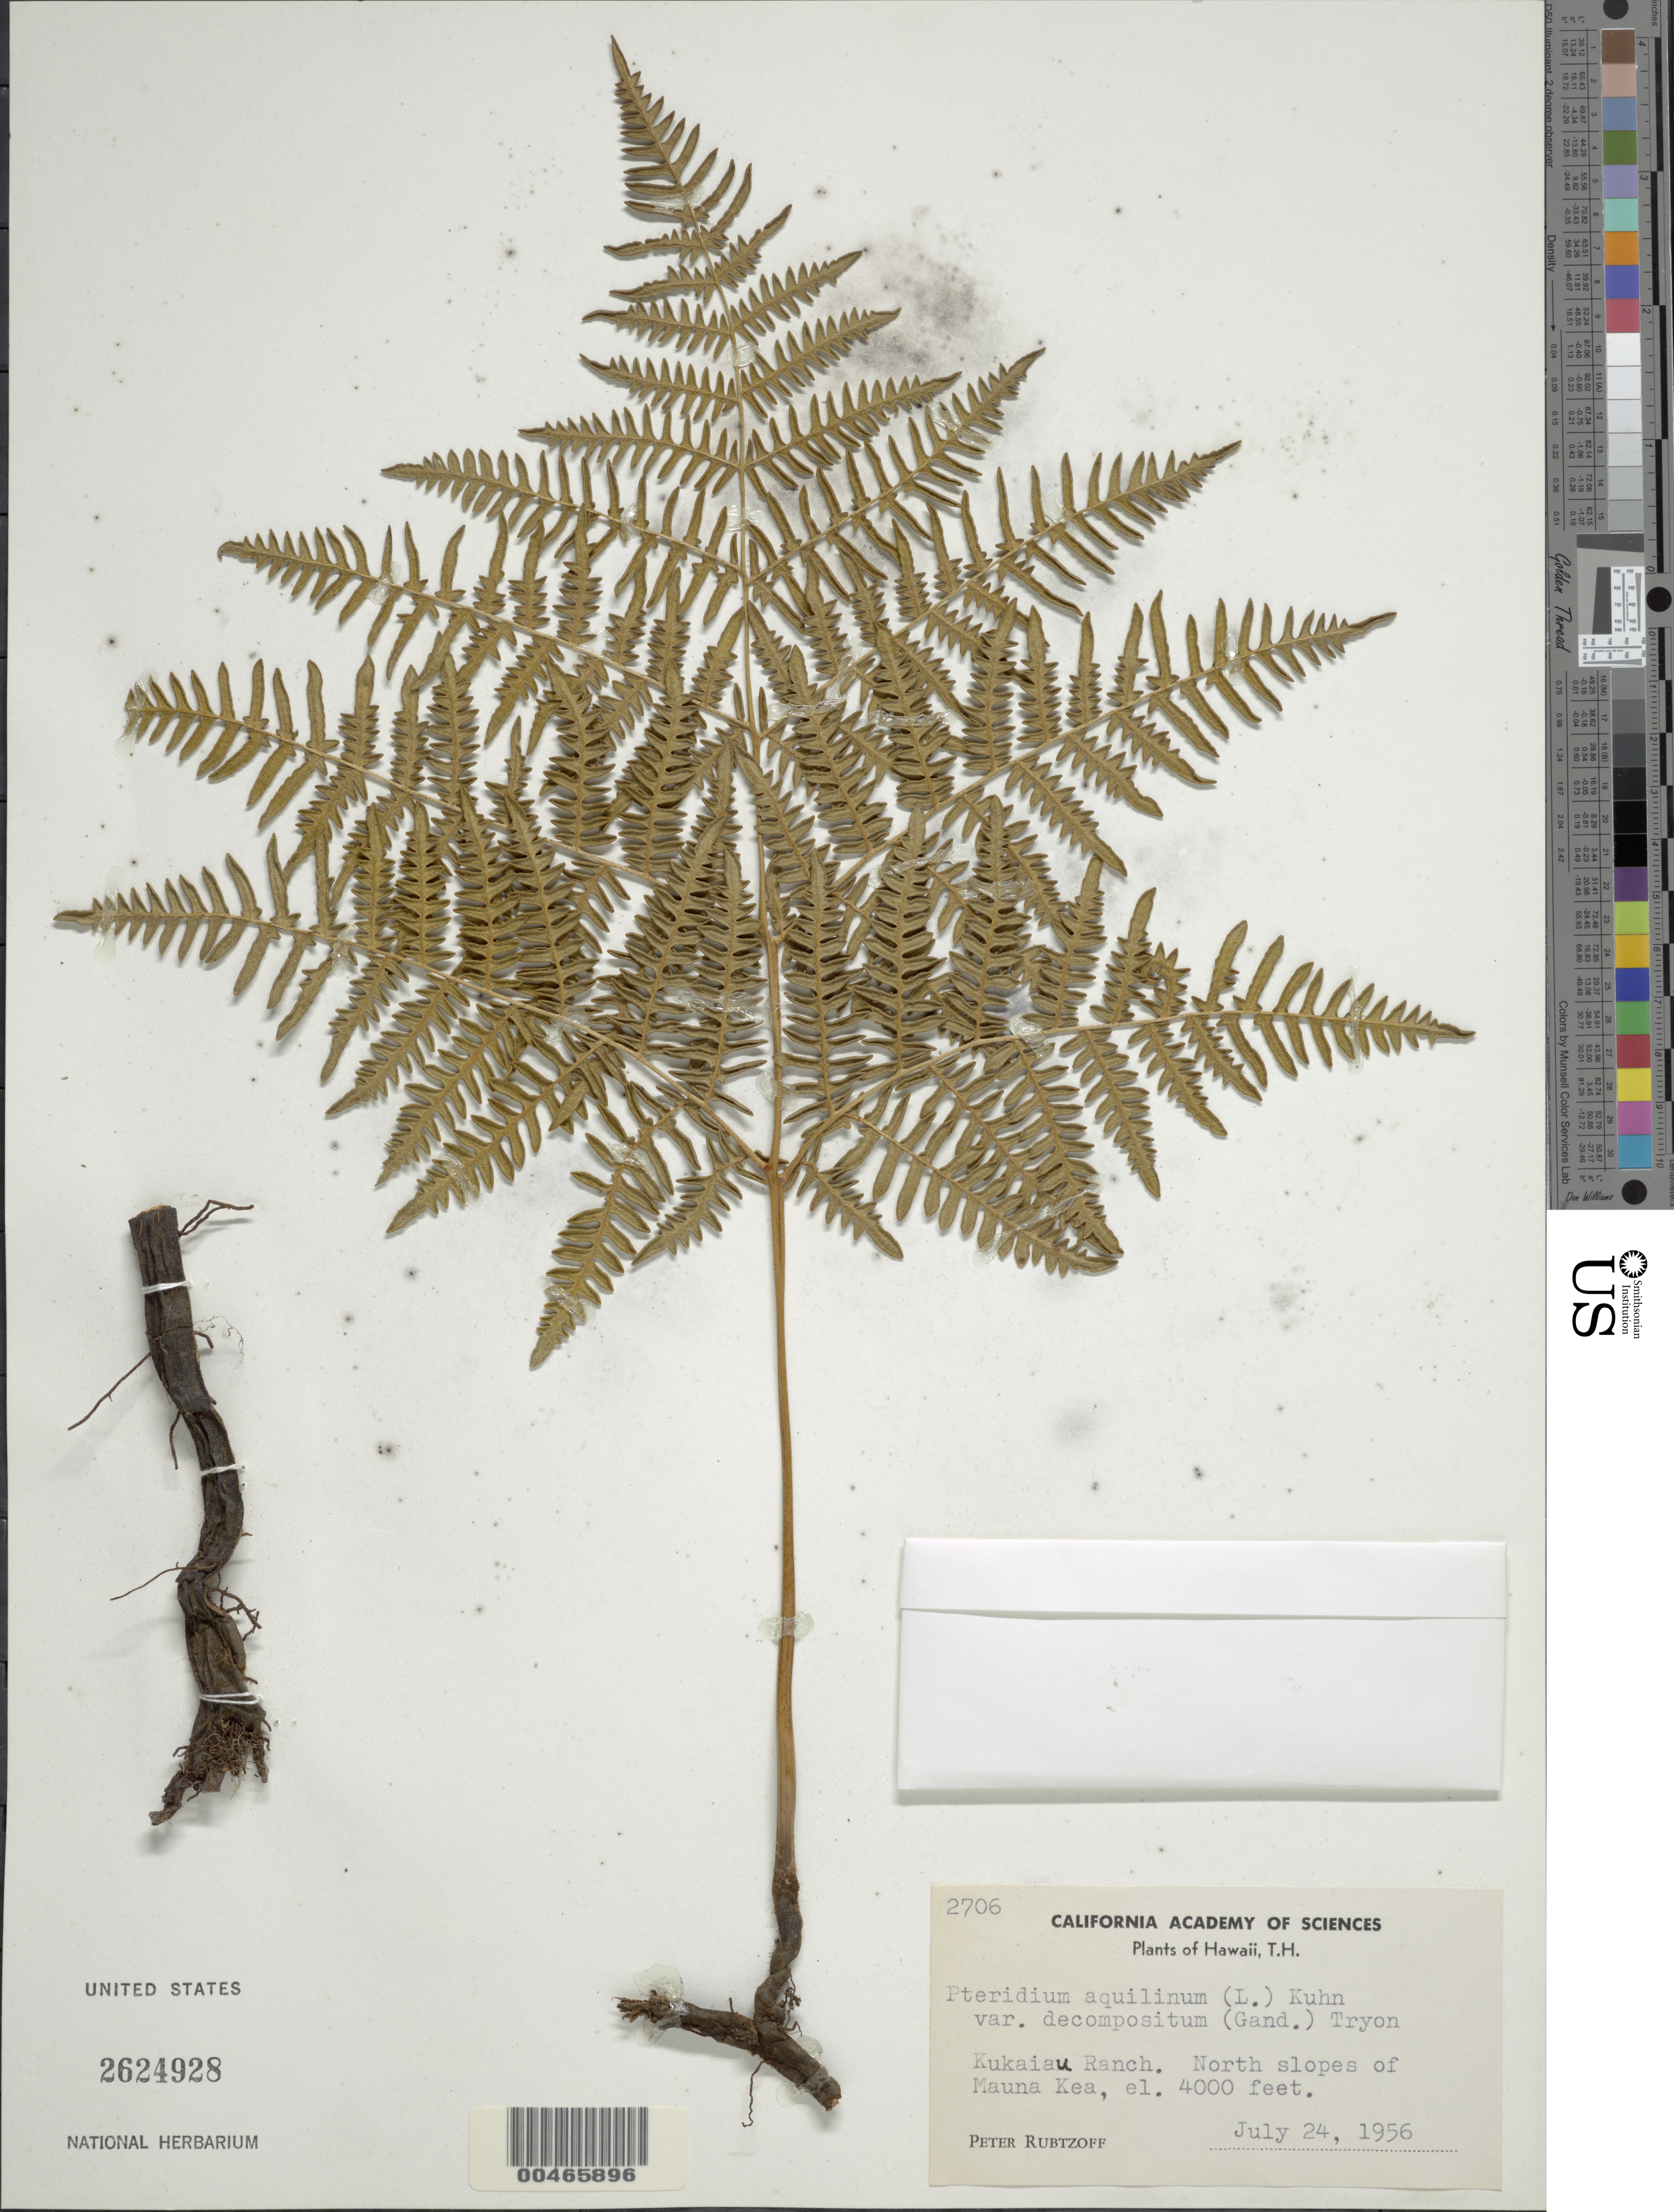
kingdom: Plantae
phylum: Tracheophyta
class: Polypodiopsida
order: Polypodiales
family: Dennstaedtiaceae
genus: Pteridium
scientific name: Pteridium aquilinum subsp. decompositum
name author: (Gaudich.) Lamoureux & J.A. Thomson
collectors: P. Rubtzoff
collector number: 2706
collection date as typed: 24 Jul 1956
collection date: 1956-07-24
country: United States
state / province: Hawaii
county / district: Hawaii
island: Hawaii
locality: Kukaiau Ranch. N slopes of Mauna Kea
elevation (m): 1219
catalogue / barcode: US 2624928